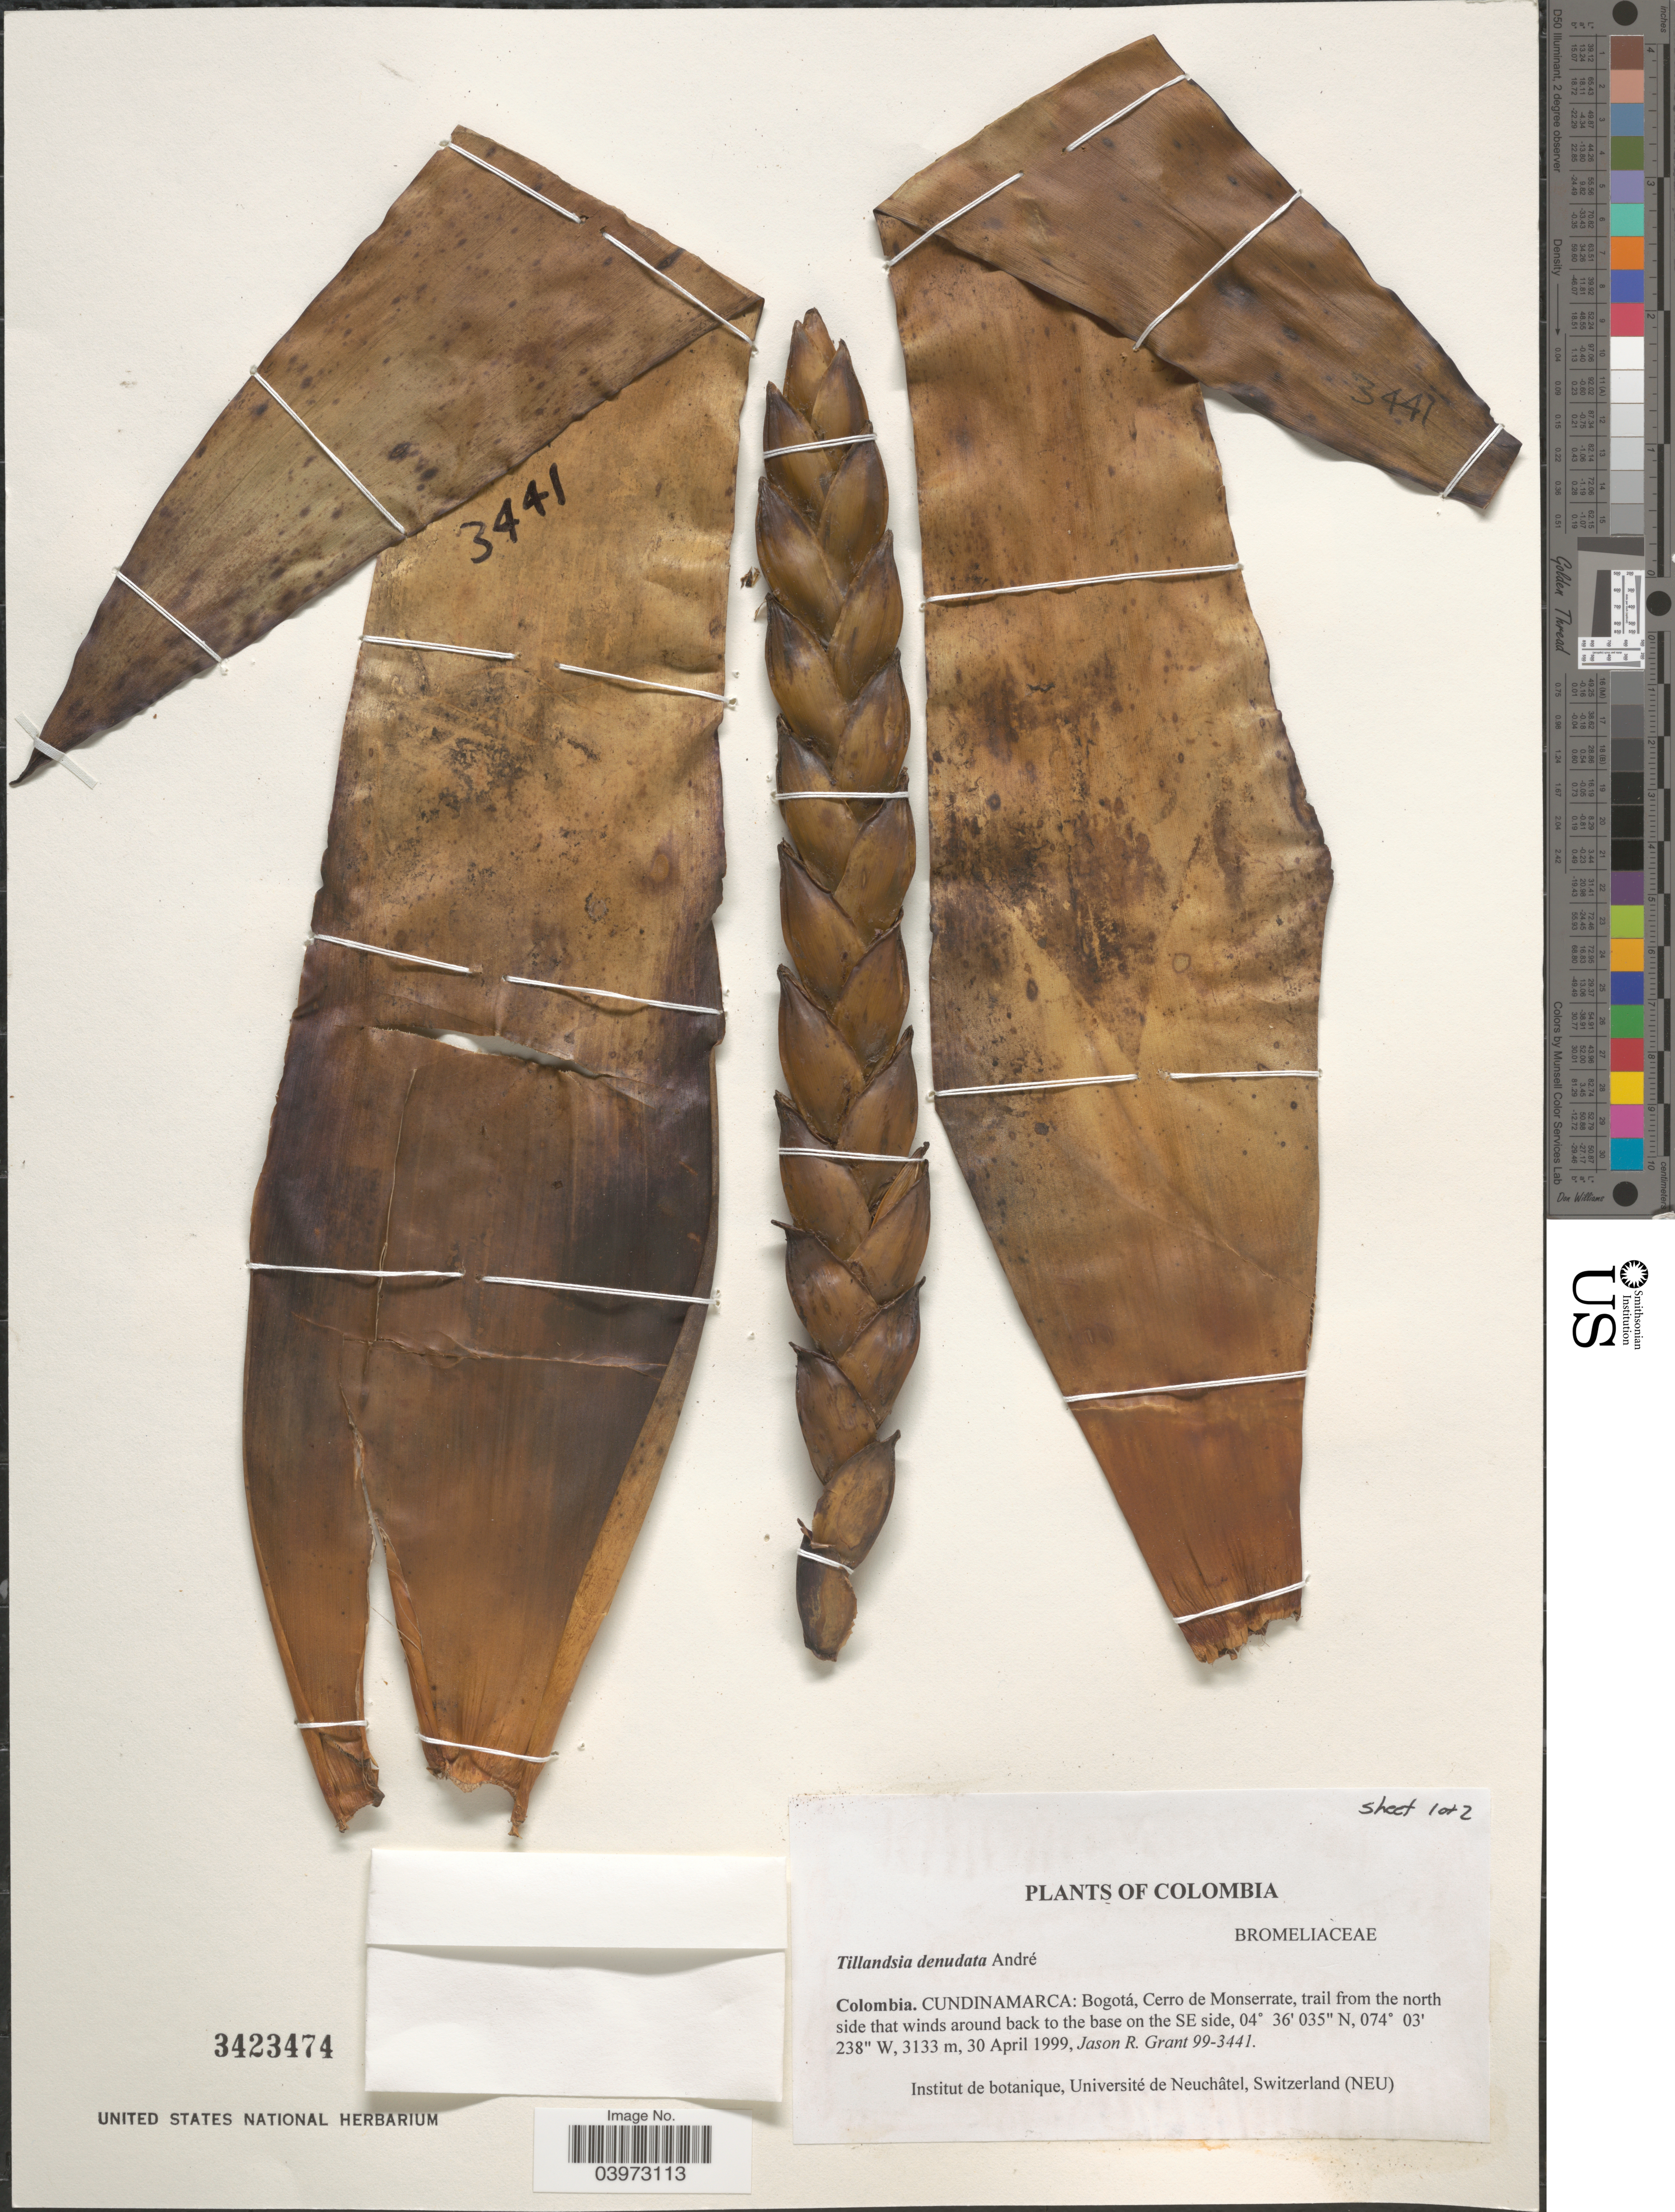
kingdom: Plantae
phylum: Tracheophyta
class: Liliopsida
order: Poales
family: Bromeliaceae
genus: Tillandsia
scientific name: Tillandsia denudata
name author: André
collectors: J. R. Grant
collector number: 99-3441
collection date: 1999-04-30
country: Colombia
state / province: Cundinamarca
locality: Bogotá, Cerro de Monserrate, trail from the north side that winds around back to the base on the SE side.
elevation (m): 3133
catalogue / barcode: US 3423474